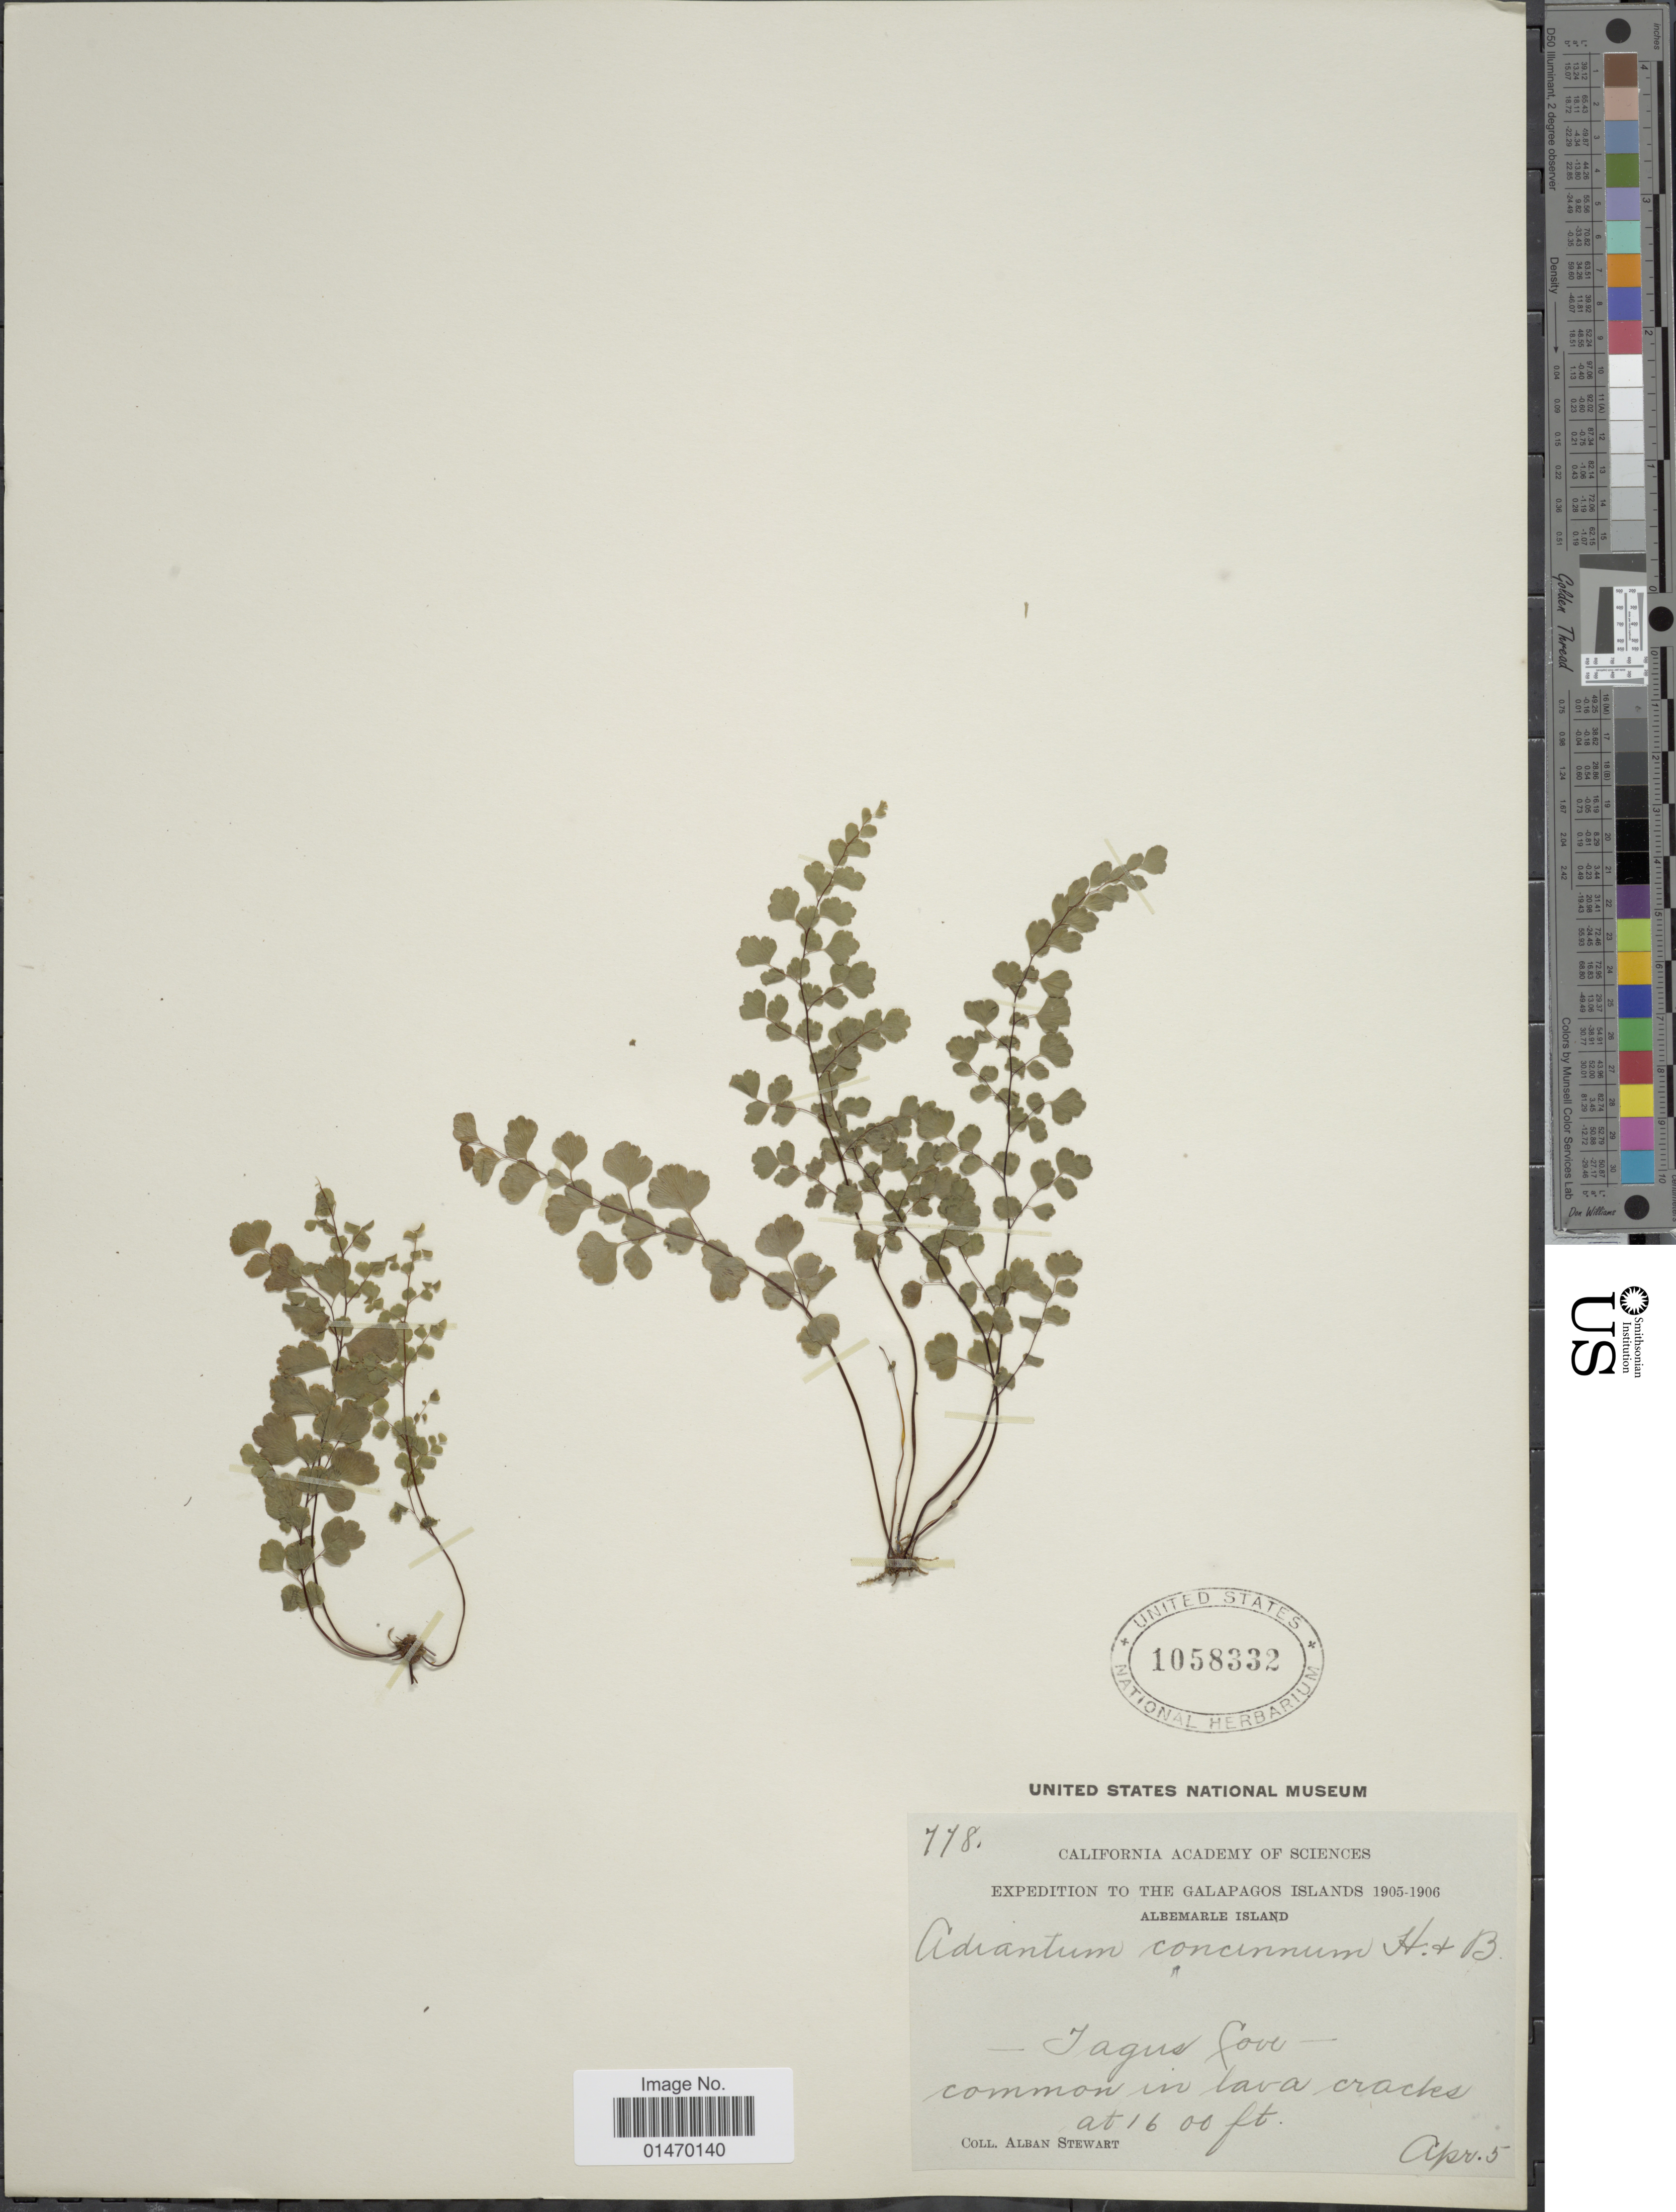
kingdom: Plantae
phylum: Tracheophyta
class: Polypodiopsida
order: Polypodiales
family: Pteridaceae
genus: Adiantum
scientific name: Adiantum concinnum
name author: Humb. & Bonpl. ex Willd.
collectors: A. N. Steward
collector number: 118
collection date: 1905-04-05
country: Ecuador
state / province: Colón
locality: Galapagos Islands, Albemarle Island. Tagus Cove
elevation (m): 488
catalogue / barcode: US 1058332